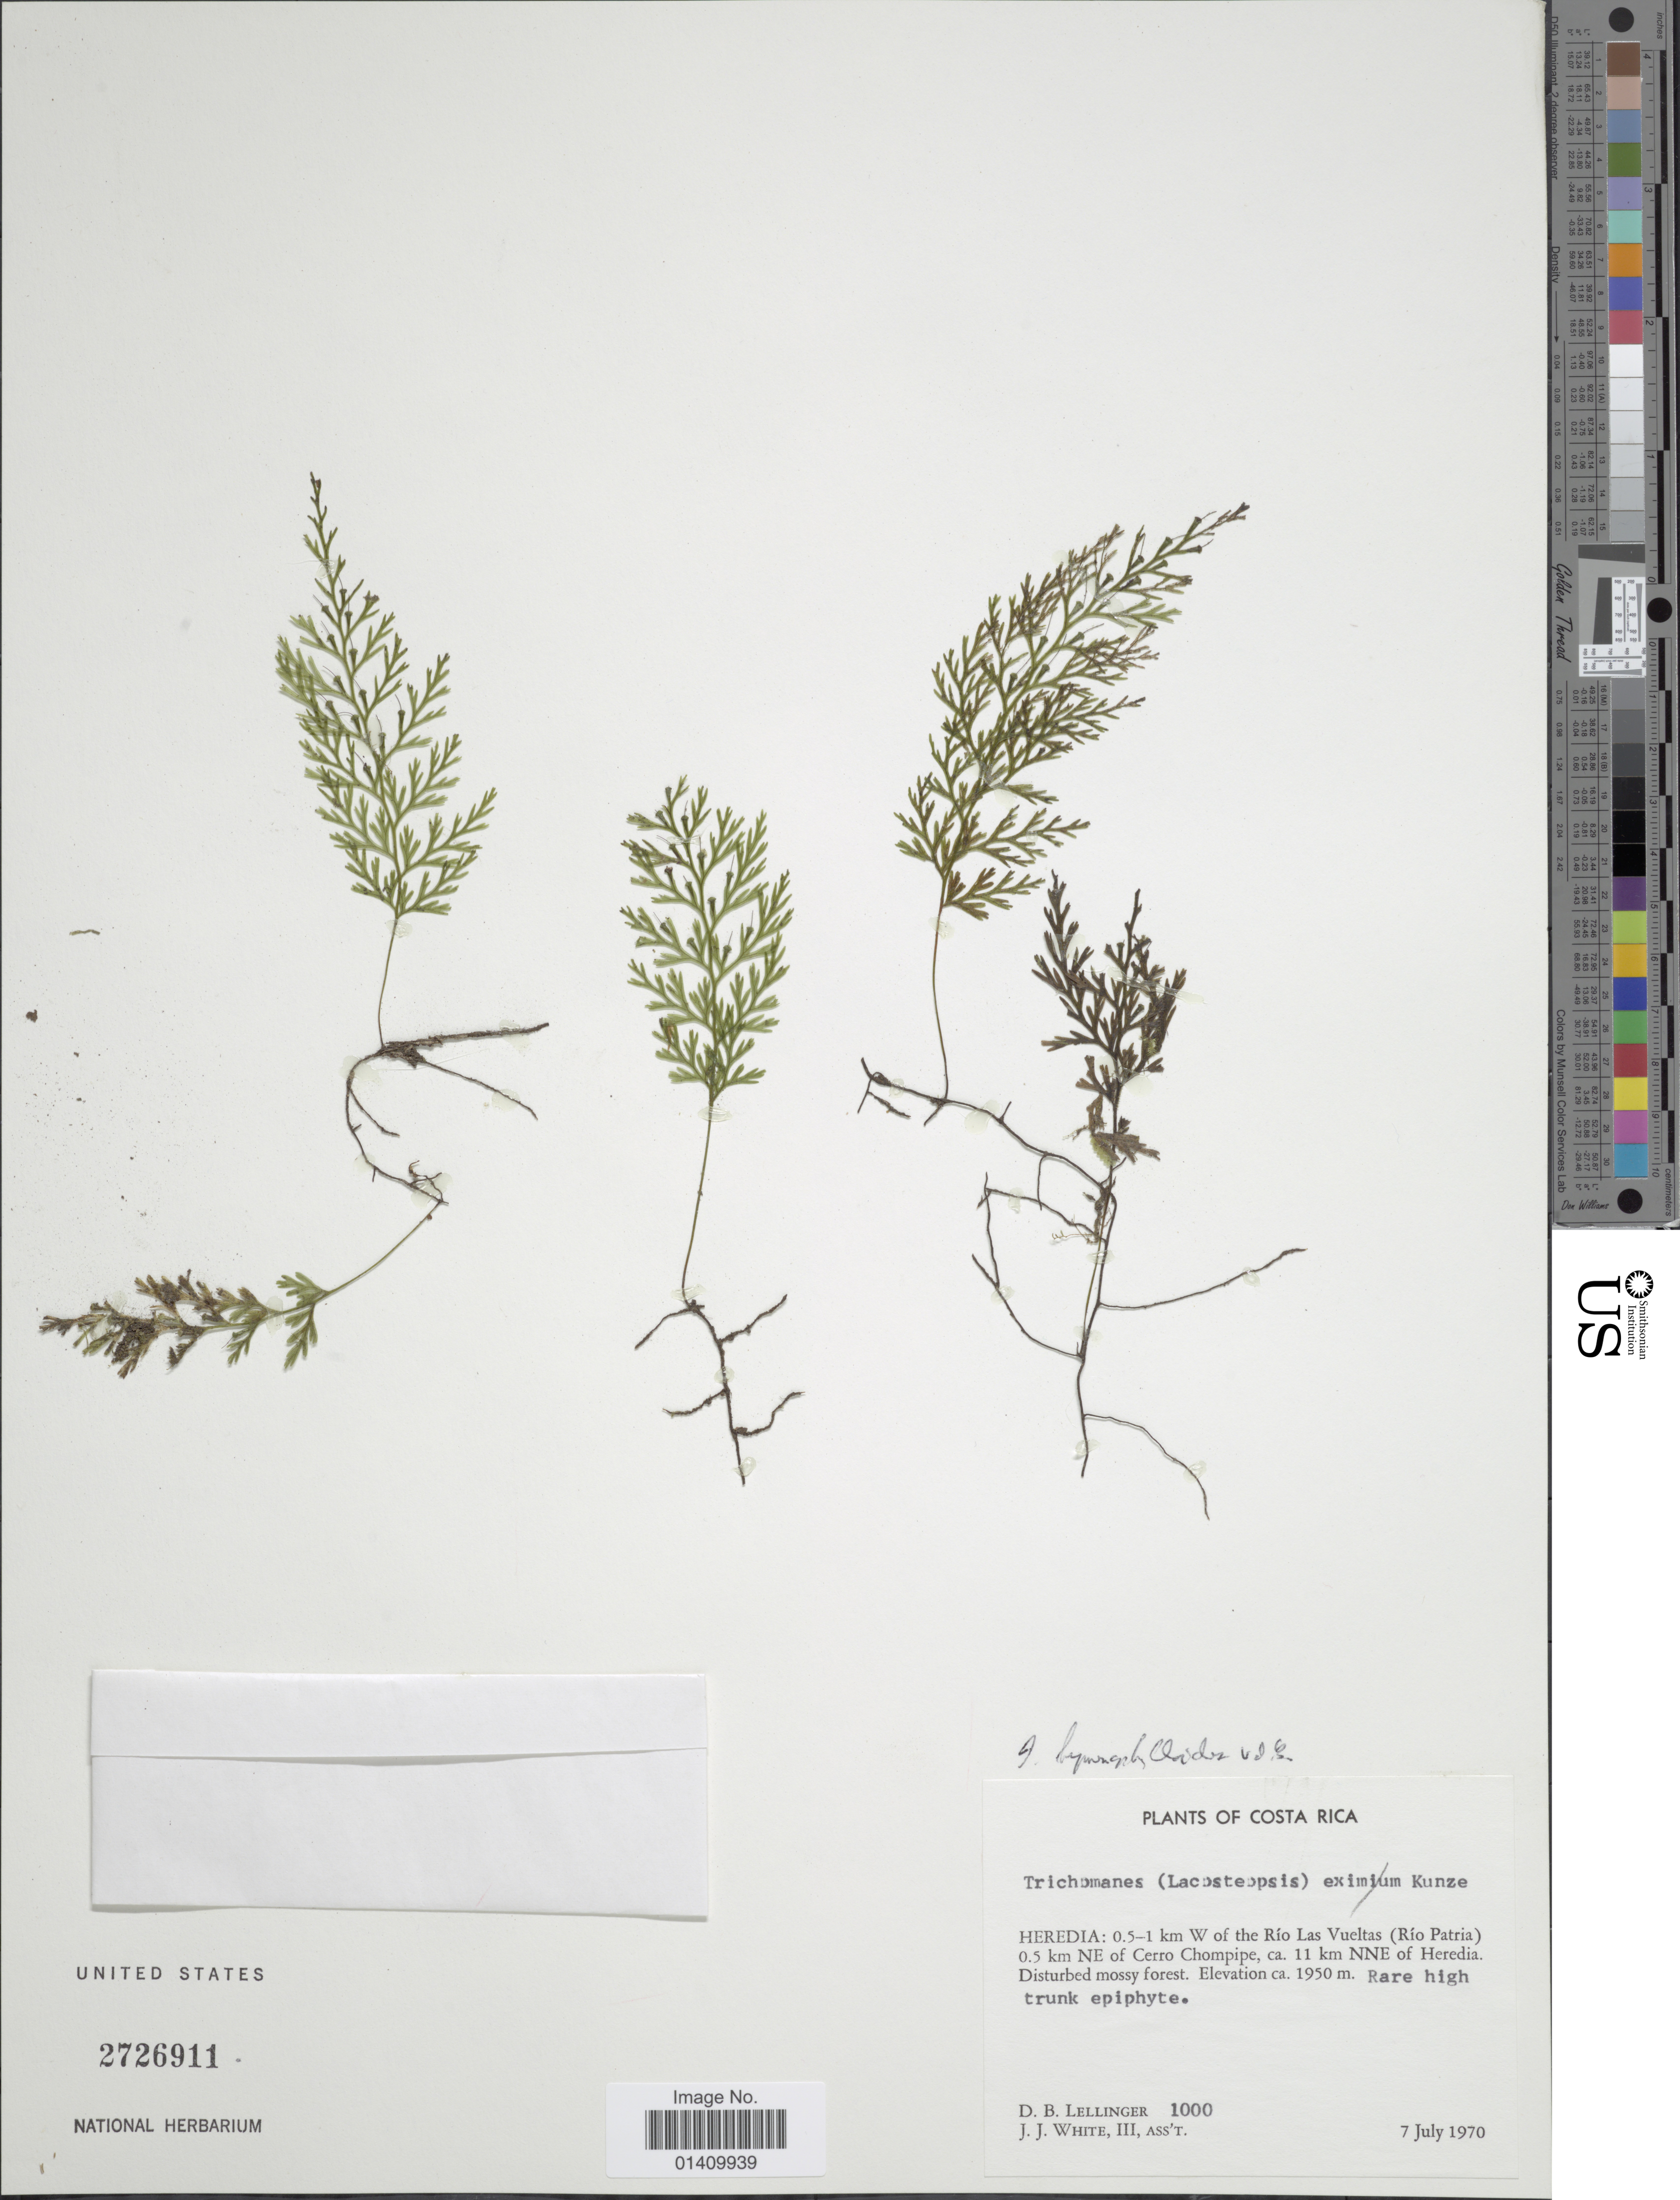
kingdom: Plantae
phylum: Tracheophyta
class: Polypodiopsida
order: Hymenophyllales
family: Hymenophyllaceae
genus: Polyphlebium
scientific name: Polyphlebium hymenophylloides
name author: (Bosch) Ebihara & Dubuisson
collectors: D. B. Lellinger & J. J. White III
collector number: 1000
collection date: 1970-07-07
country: Costa Rica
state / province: Heredia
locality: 0.5-1km W of the Rio Las Vueltas Rio Patria 0.5km NE of Cerro Chompipe ca. 11km NNE of Heredia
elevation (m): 1950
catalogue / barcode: US 2726911